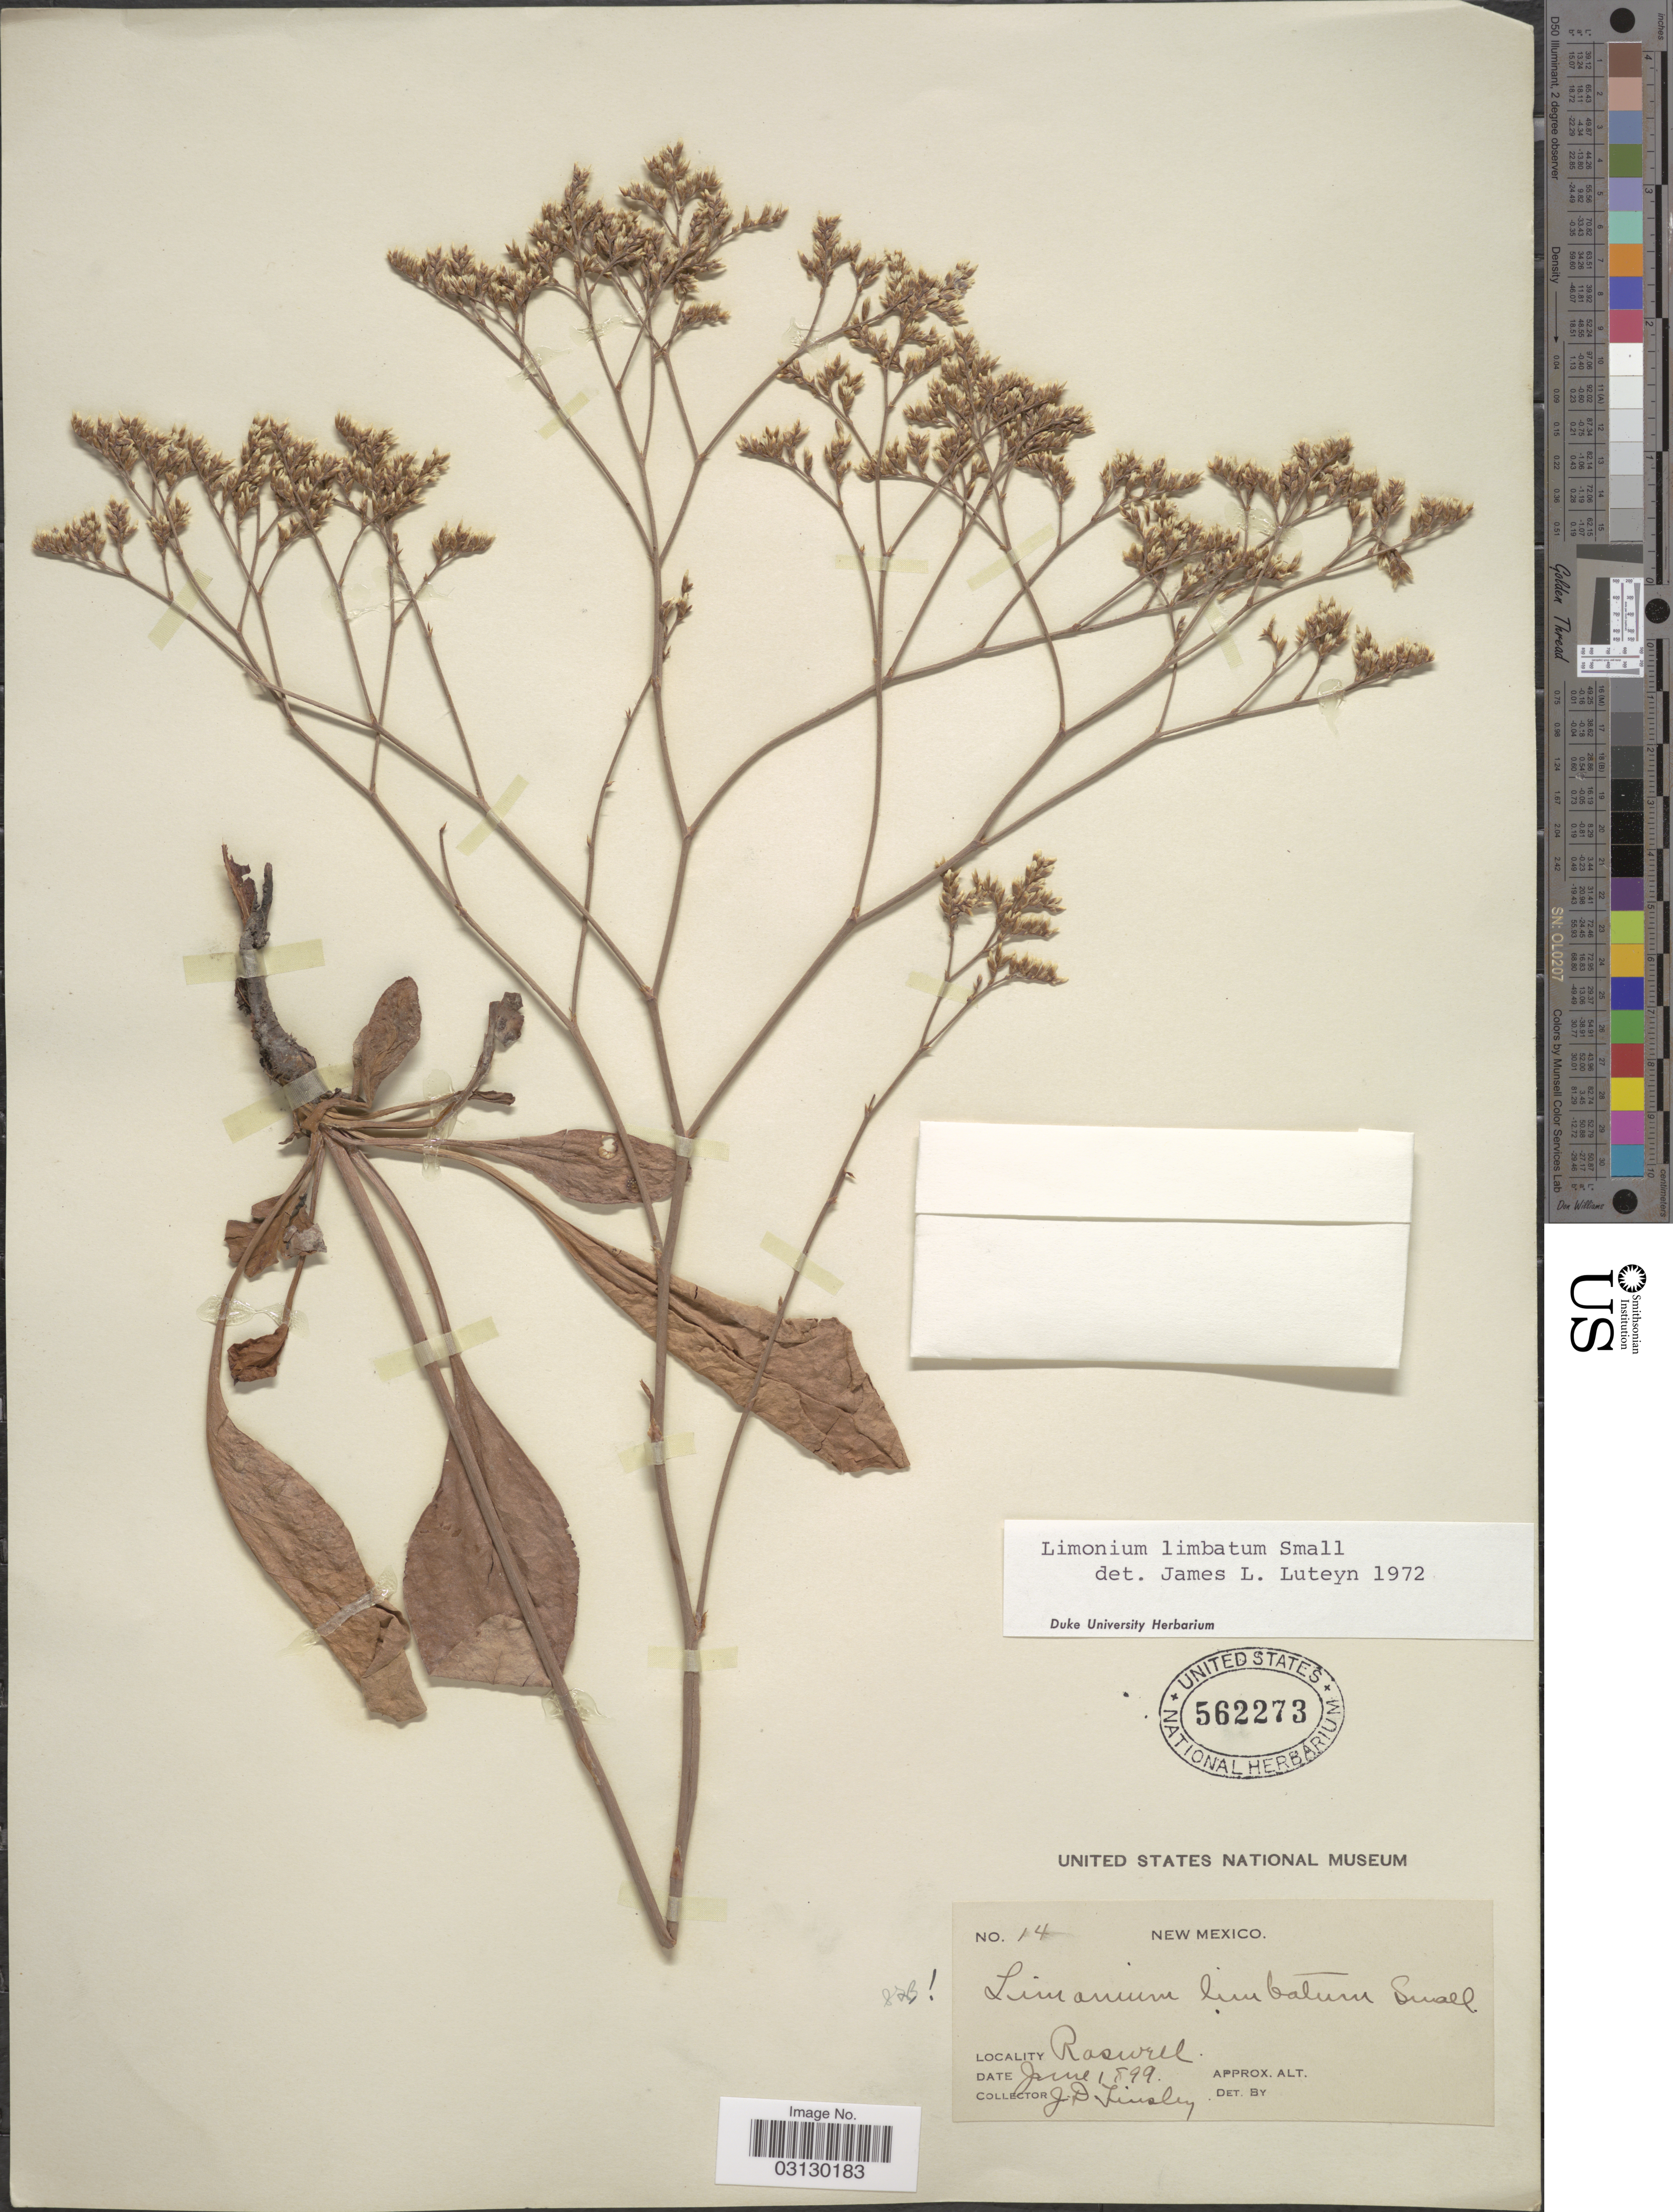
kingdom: Plantae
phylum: Tracheophyta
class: Magnoliopsida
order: Caryophyllales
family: Plumbaginaceae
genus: Limonium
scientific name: Limonium limbatum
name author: Small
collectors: J. Tinsley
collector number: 14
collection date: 1899-06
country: United States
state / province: New Mexico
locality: Roswell.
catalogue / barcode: US 562273